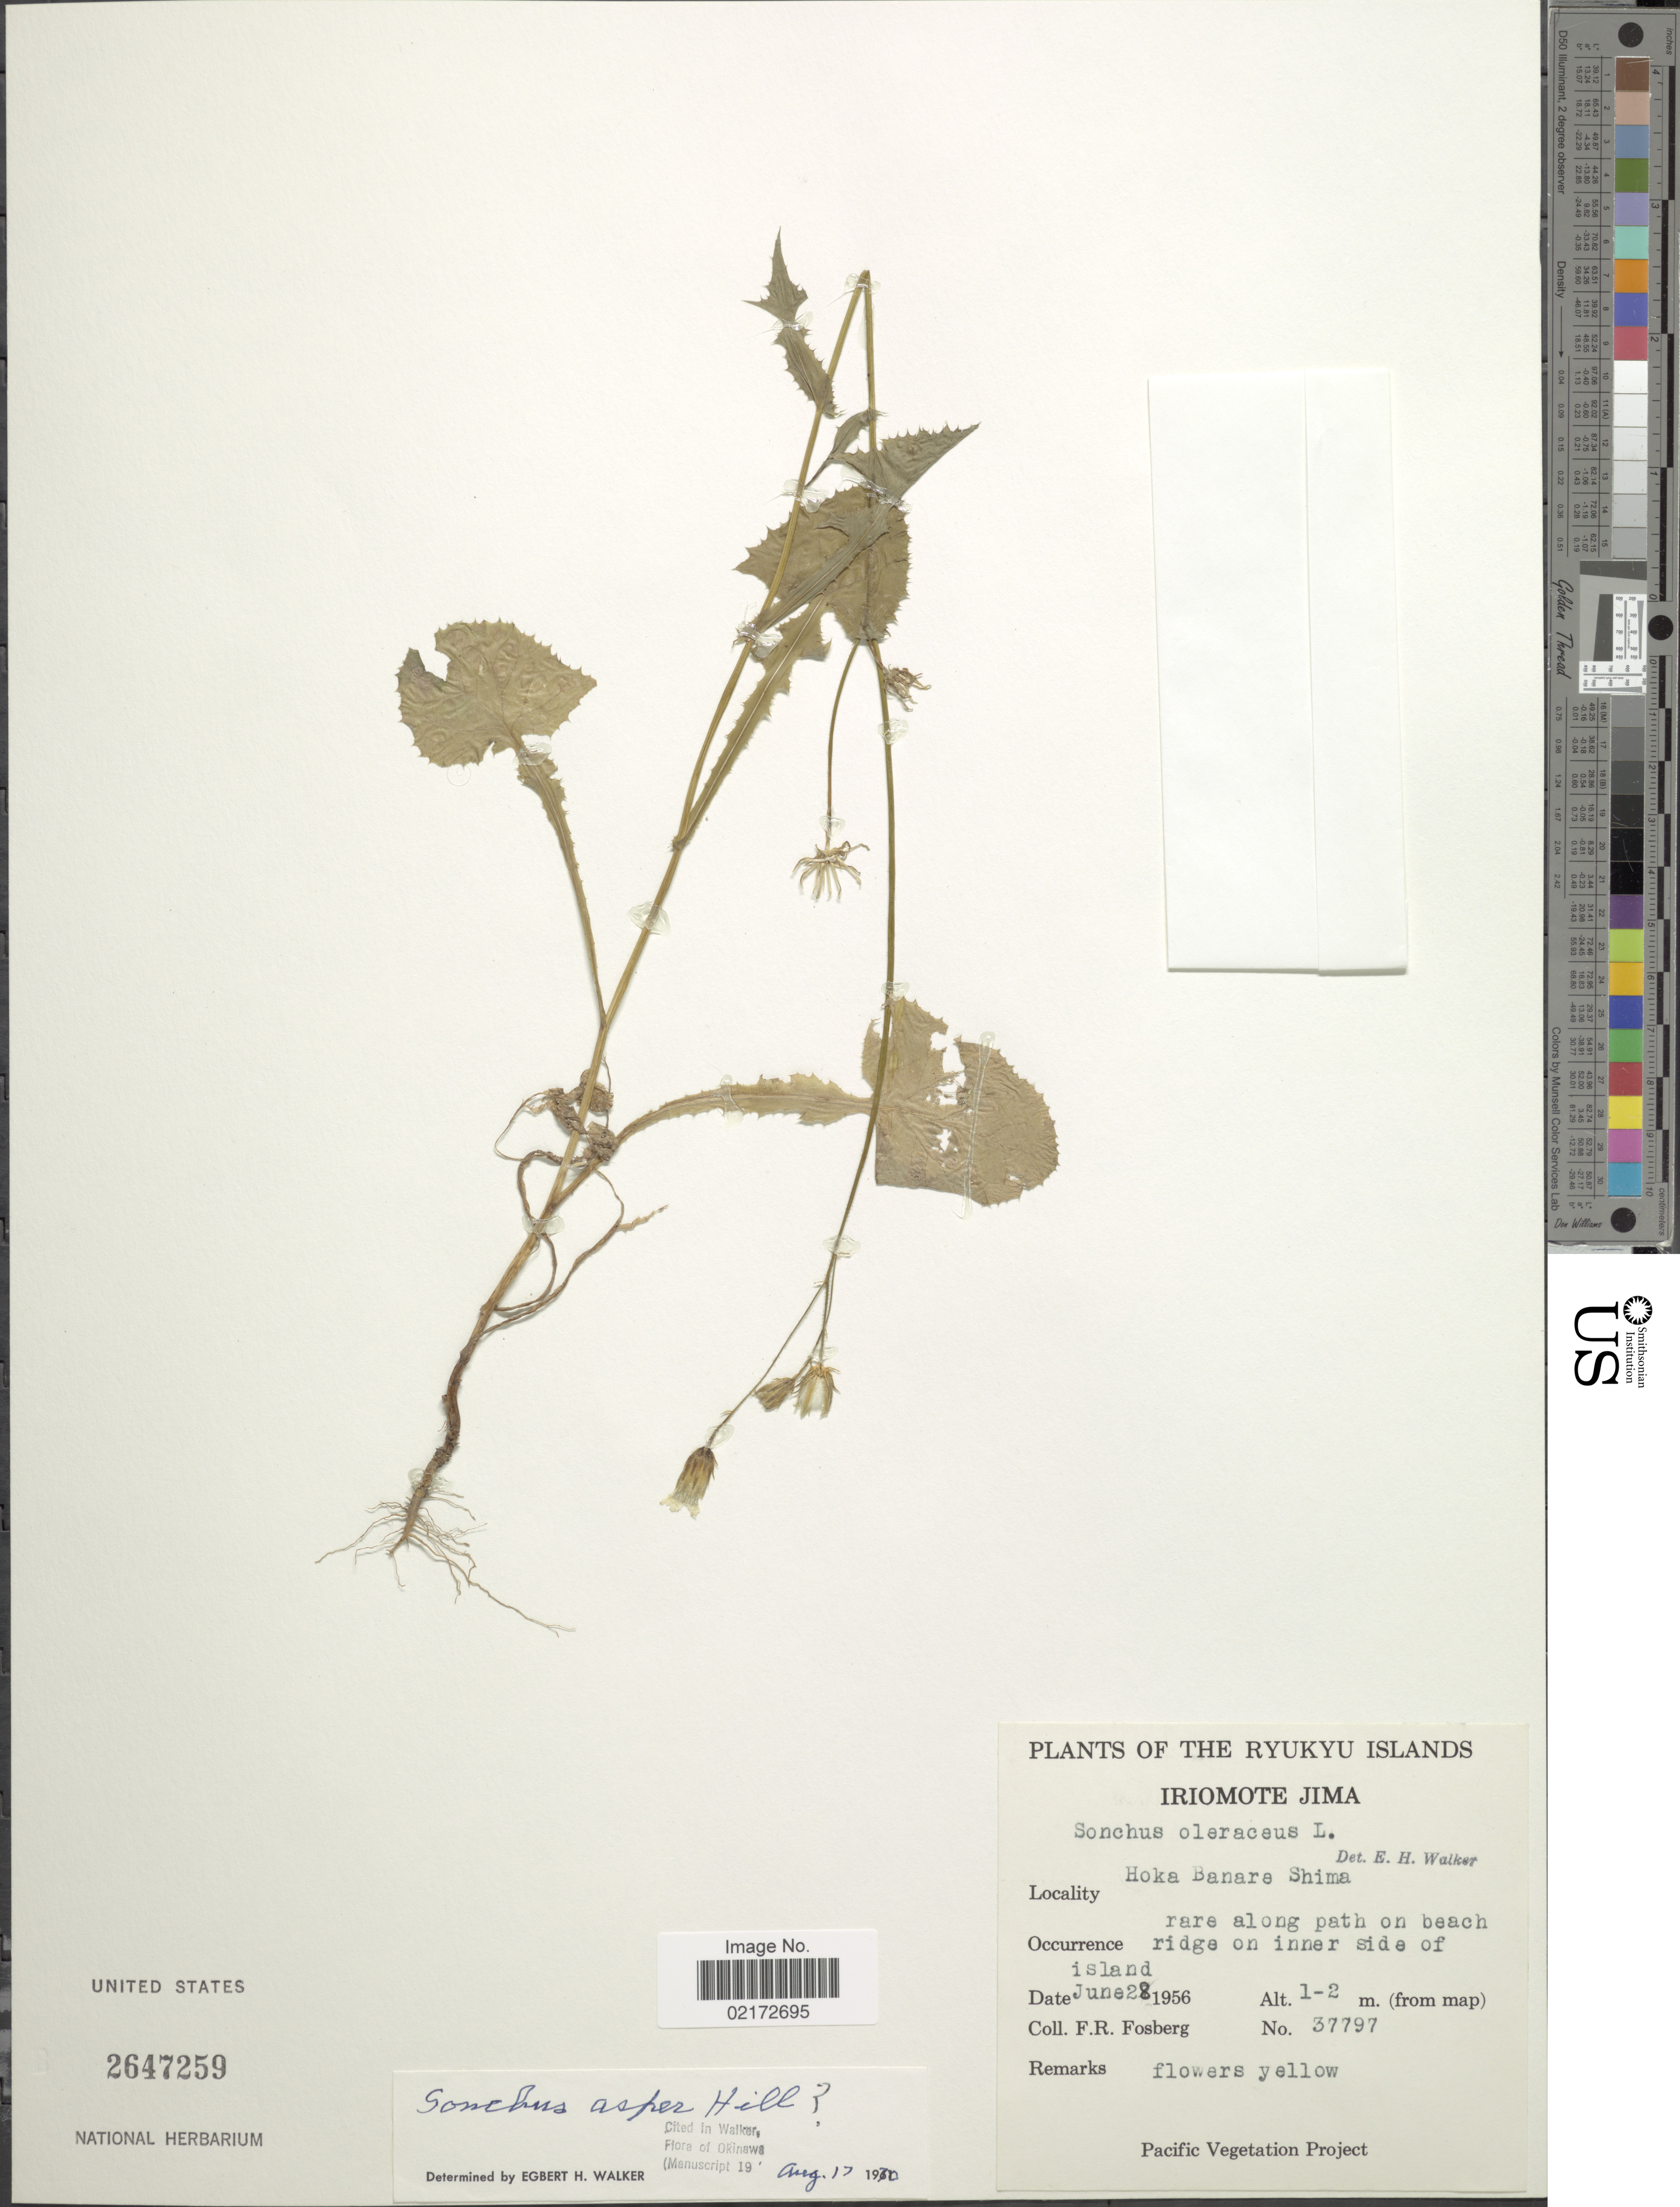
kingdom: Plantae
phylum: Tracheophyta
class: Magnoliopsida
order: Asterales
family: Asteraceae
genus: Sonchus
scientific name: Sonchus asper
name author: (L.) Hill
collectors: F. R. Fosberg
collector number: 37797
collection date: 1956-06-28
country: Japan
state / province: Okinawa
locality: Ryukyu Islands. Iriomote Jima. Hoka Banare Shima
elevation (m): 1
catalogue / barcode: US 2647259